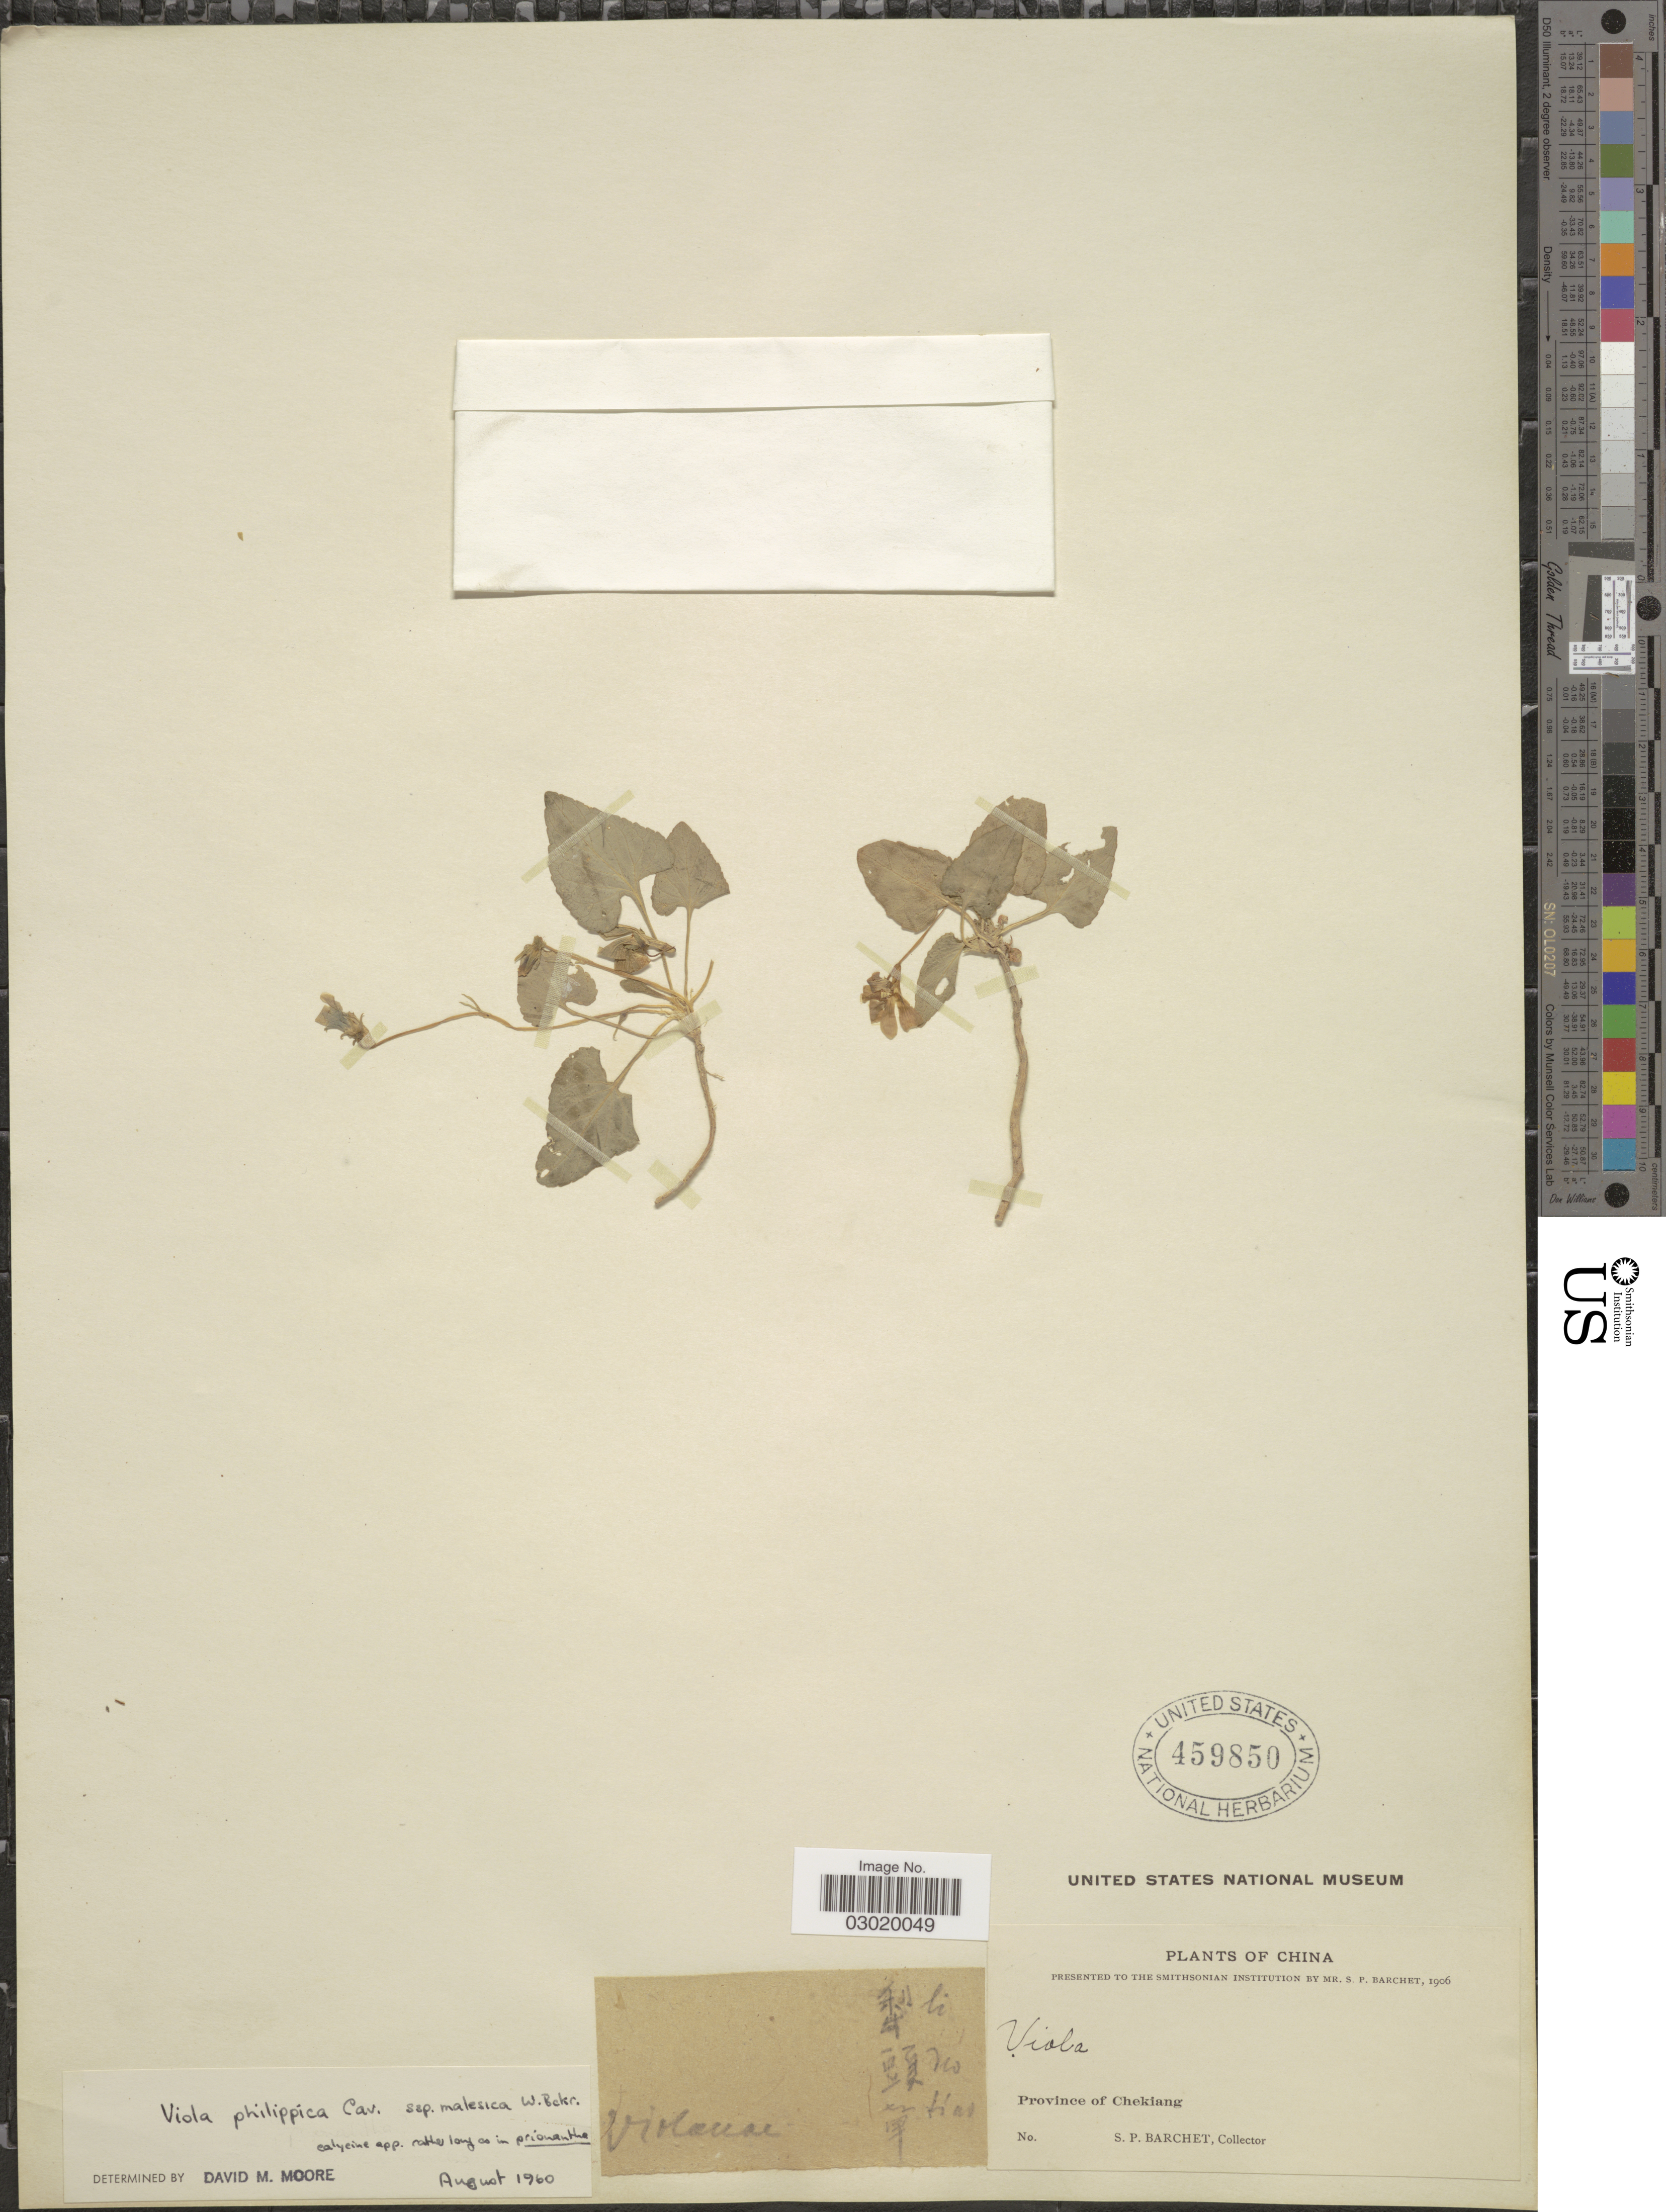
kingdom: Plantae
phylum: Tracheophyta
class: Magnoliopsida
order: Malpighiales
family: Violaceae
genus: Viola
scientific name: Viola patrinii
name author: DC.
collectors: S. P. Barchet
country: China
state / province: Zhejiang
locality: Province of Chekiang.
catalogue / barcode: US 459850